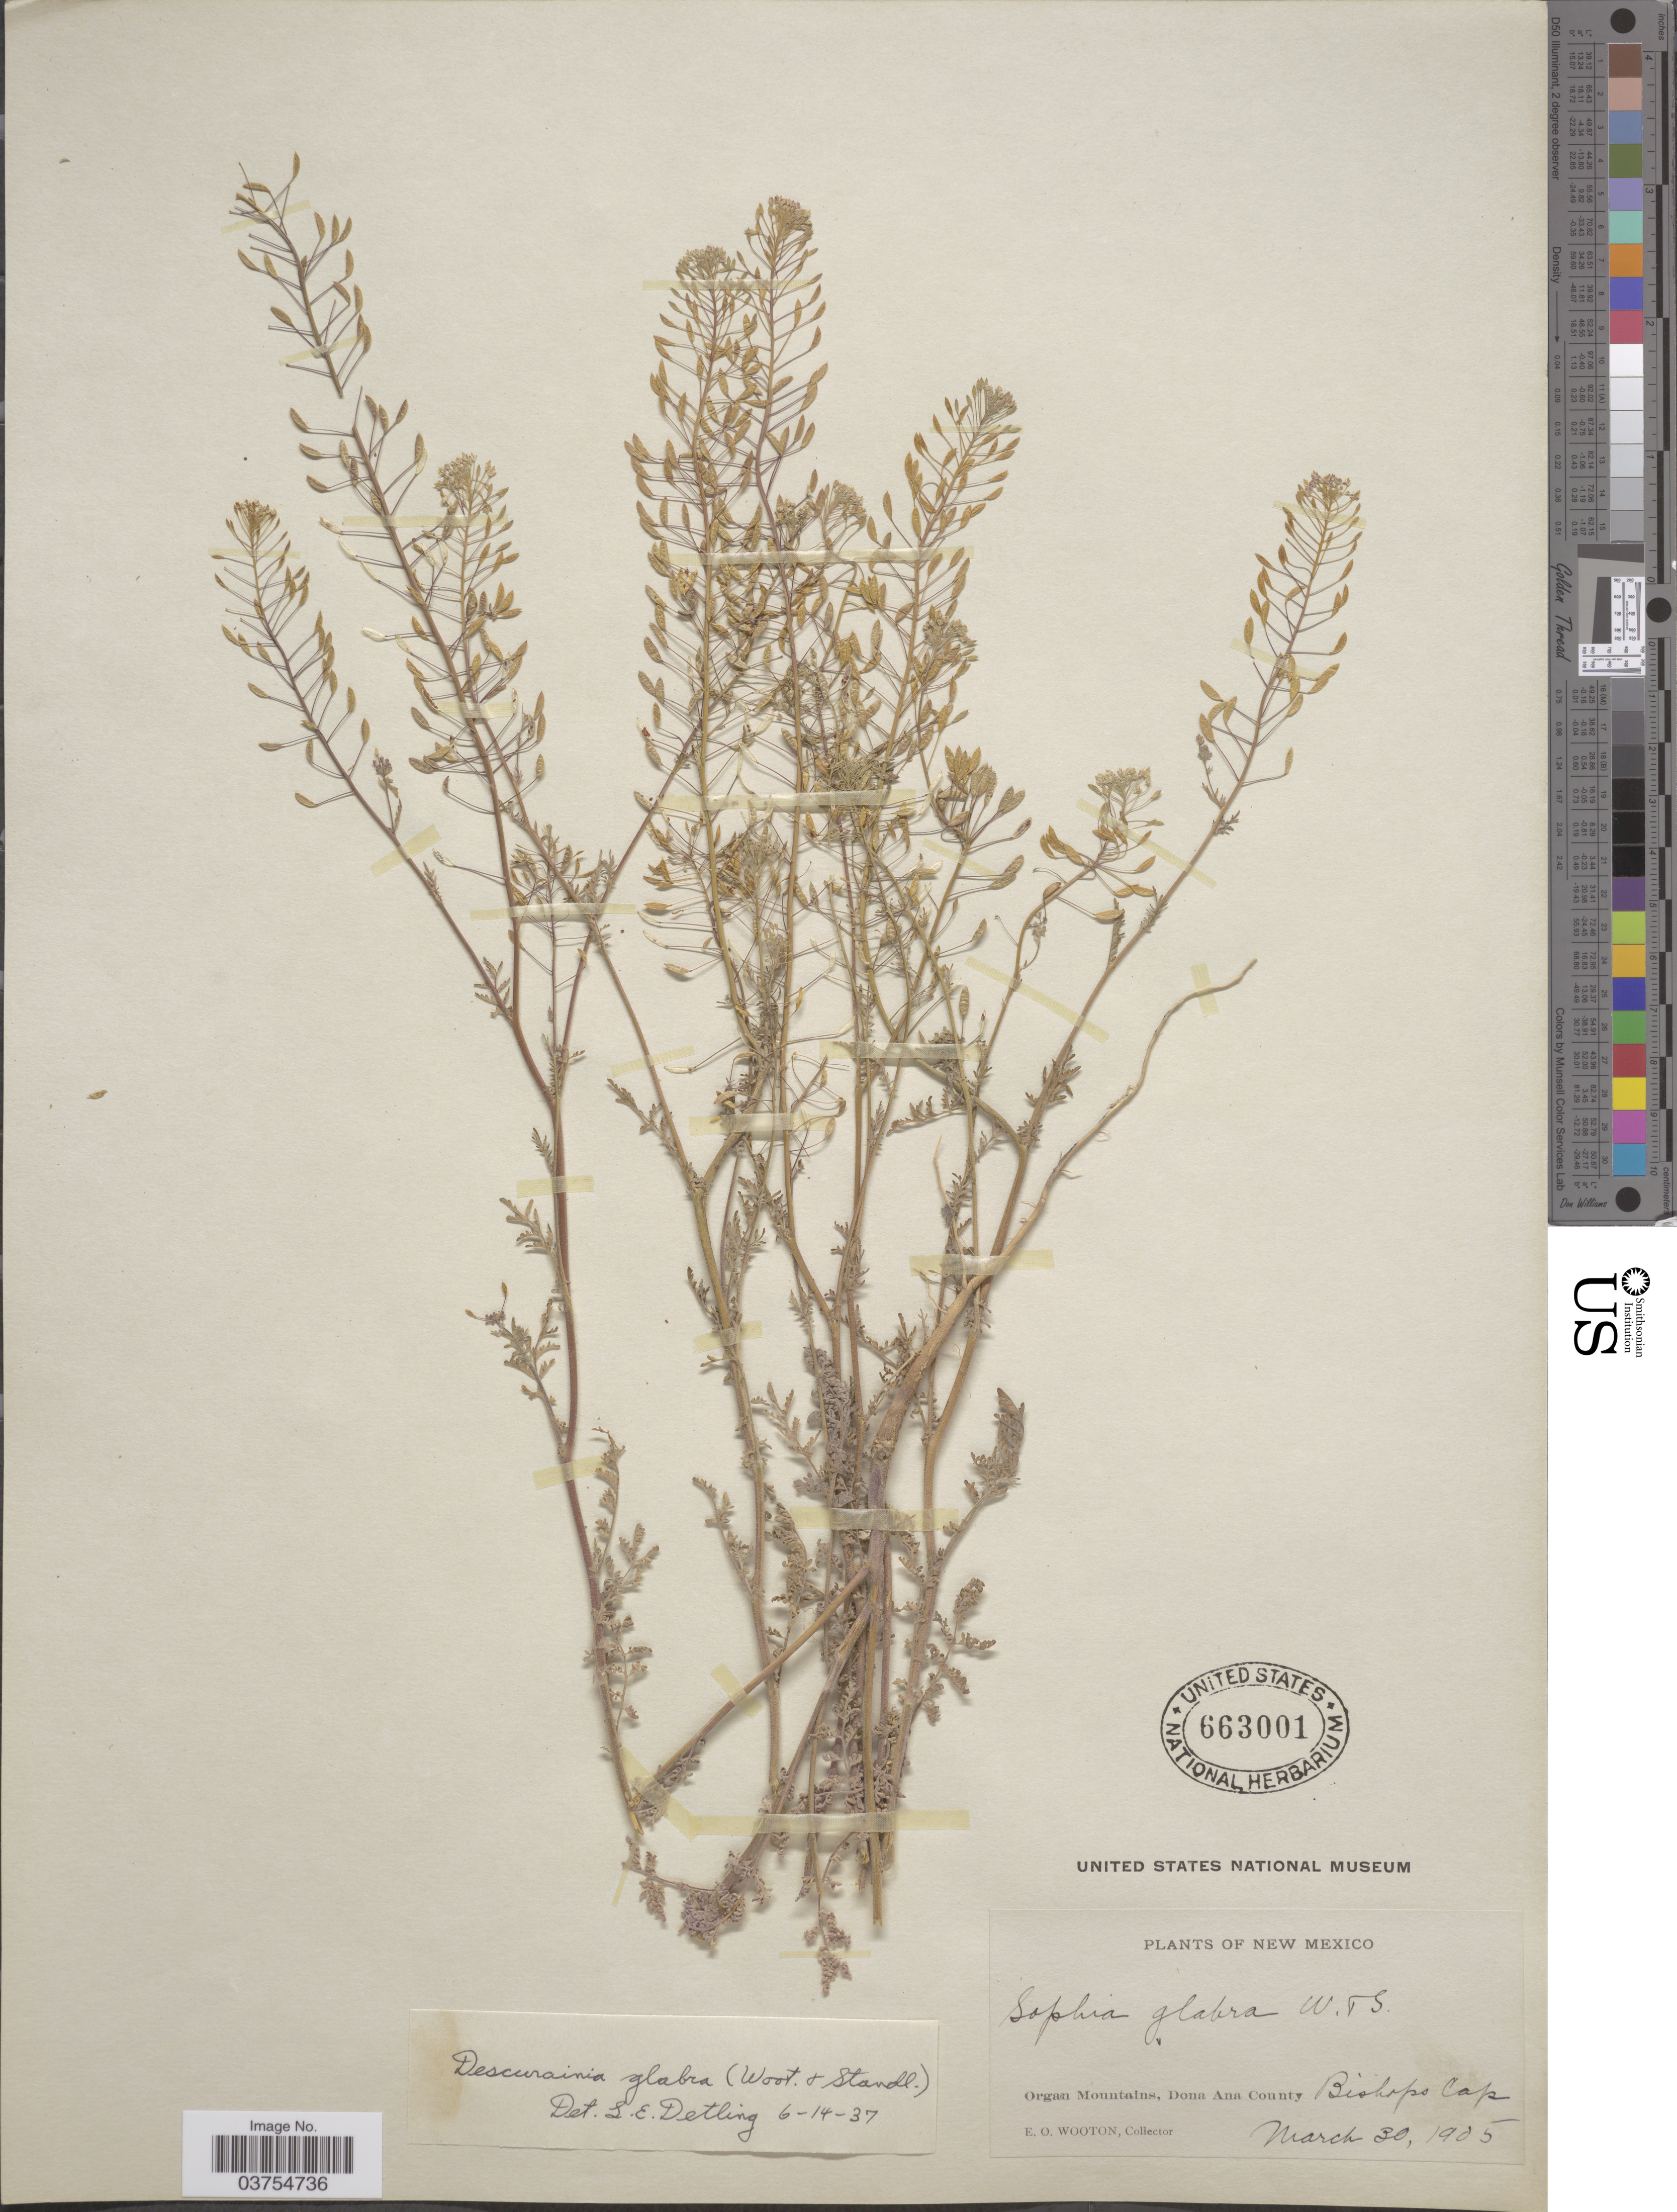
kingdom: Plantae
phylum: Tracheophyta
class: Magnoliopsida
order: Brassicales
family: Brassicaceae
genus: Descurainia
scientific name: Descurainia pinnata subsp. glabra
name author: (Wooton & Standl.) Detling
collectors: E. O. Wooton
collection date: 1905-03-30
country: United States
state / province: New Mexico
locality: Organs Mountains, Dona Ana County. Bishops Cap.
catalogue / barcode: US 663001